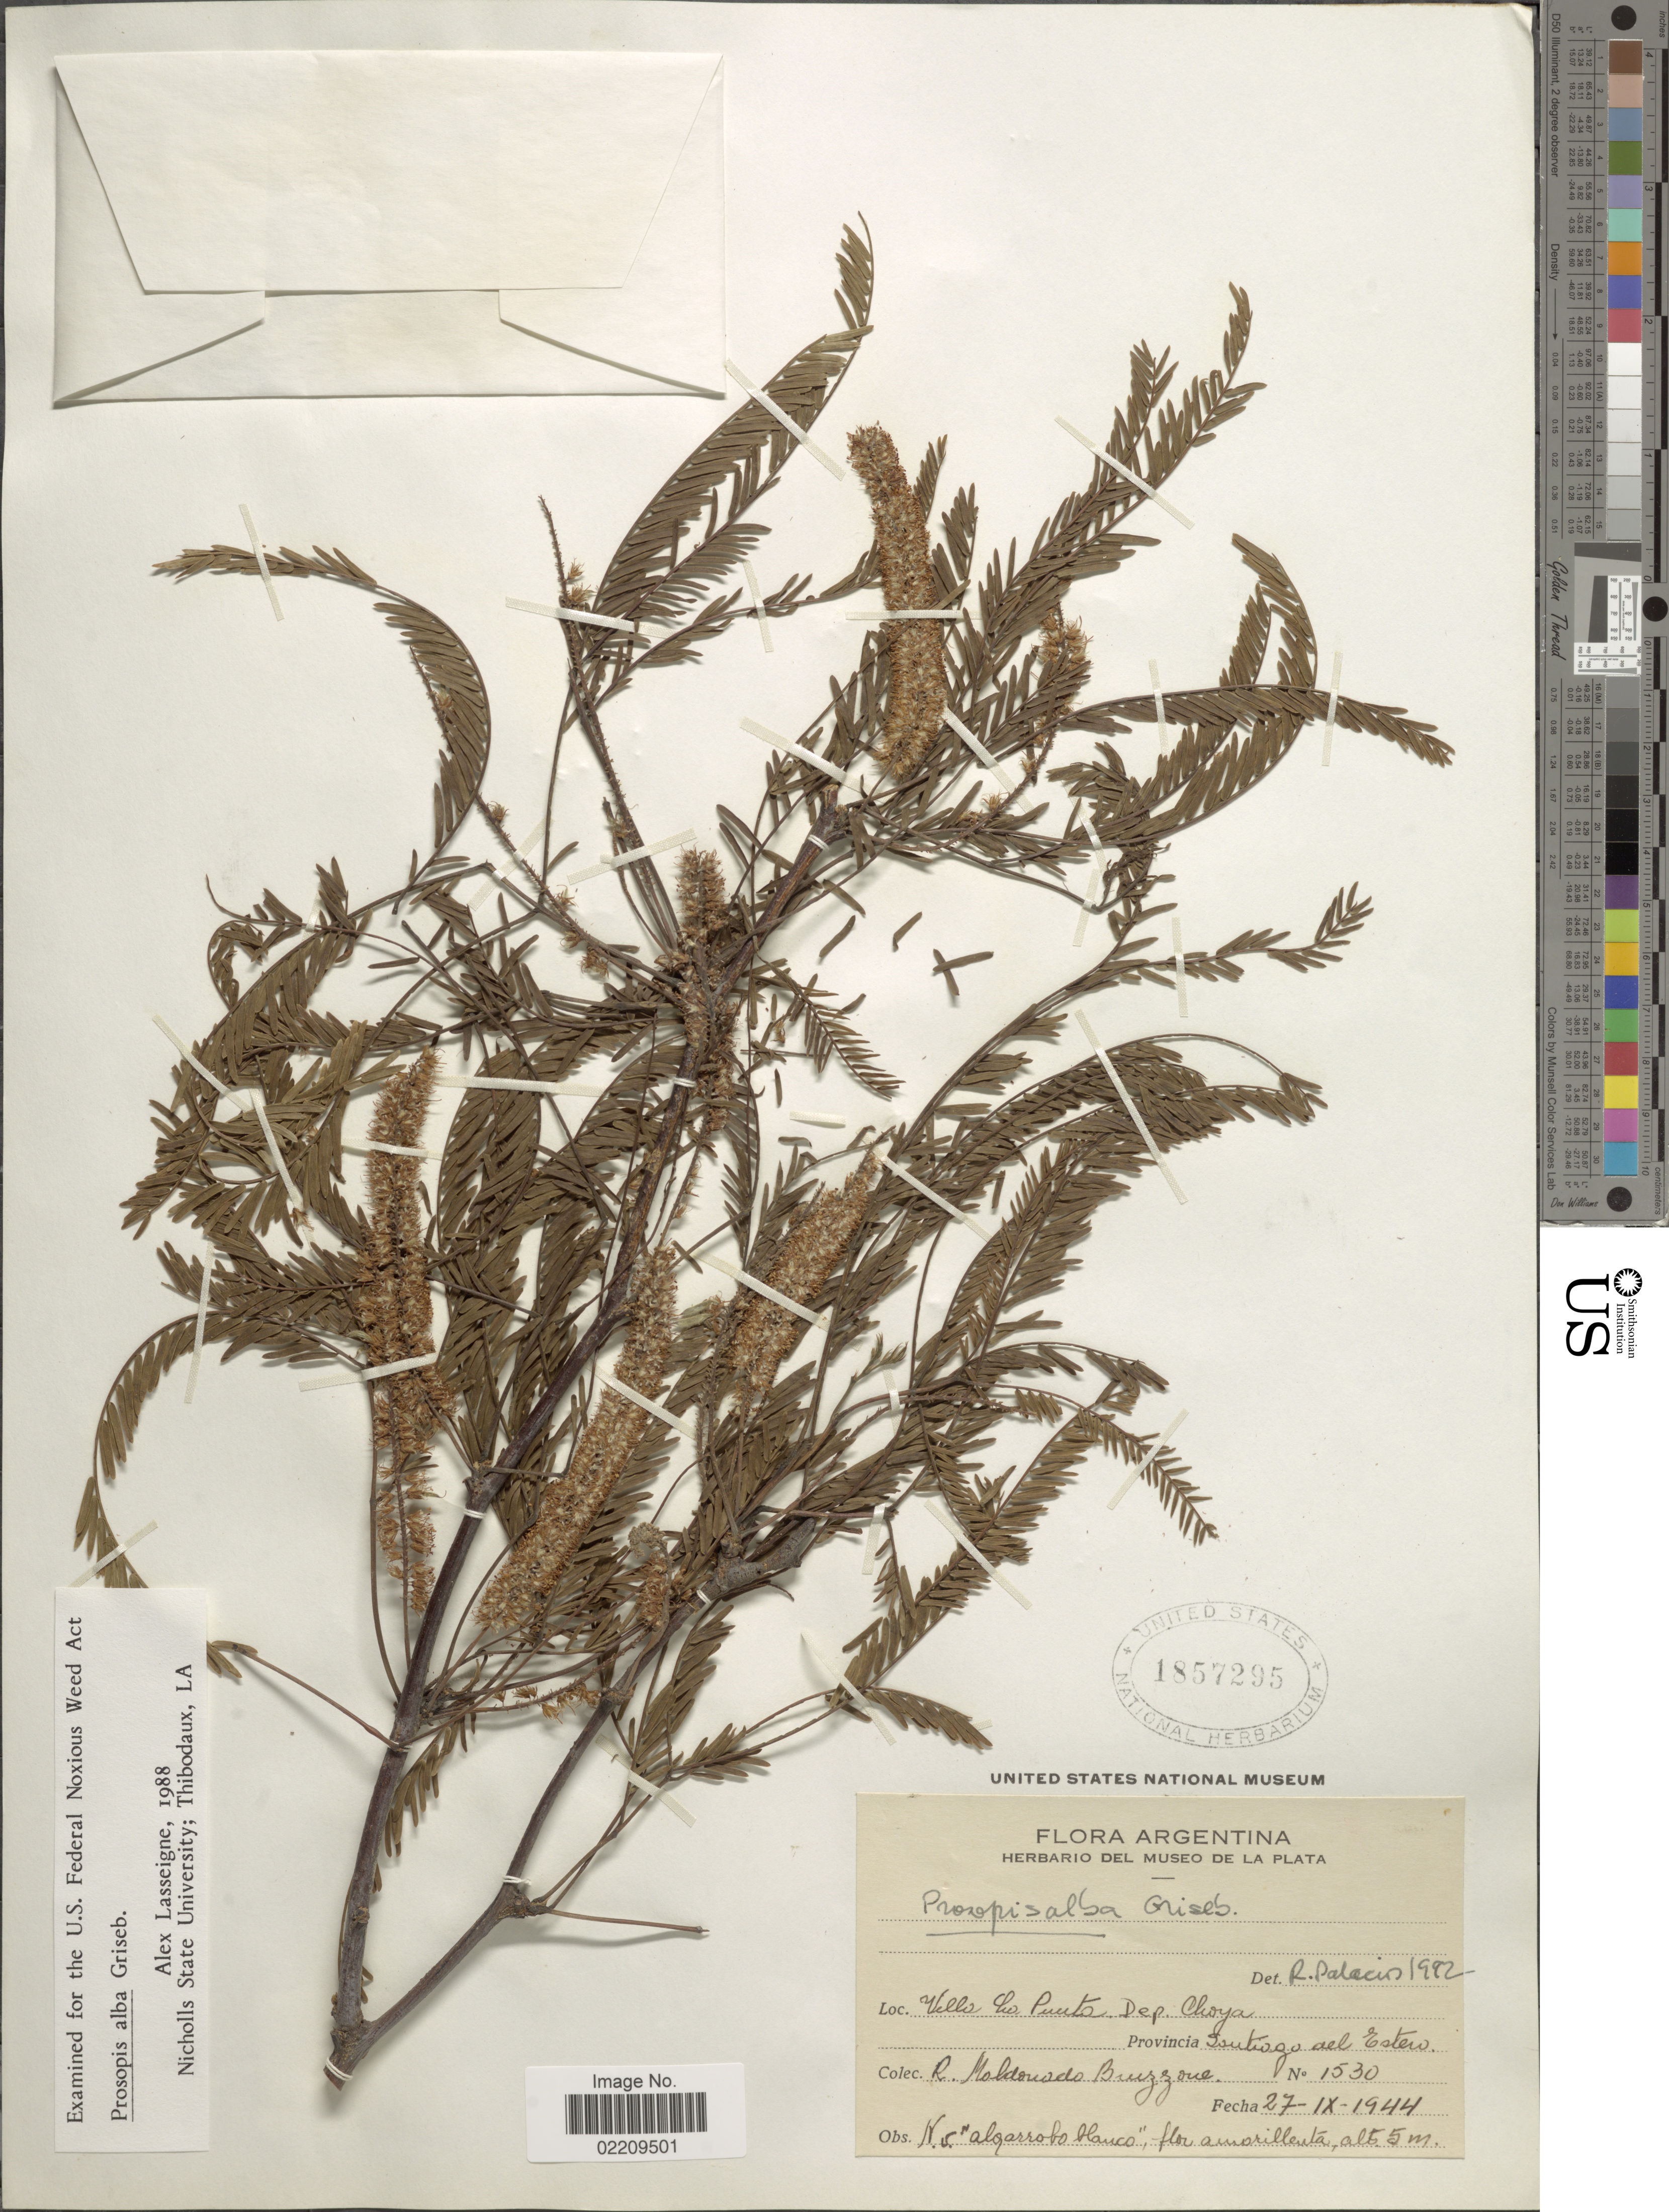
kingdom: Plantae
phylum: Tracheophyta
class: Magnoliopsida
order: Fabales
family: Fabaceae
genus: Neltuma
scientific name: Neltuma alba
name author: (Griseb.) C. E. Hughes & G.P. Lewis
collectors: R. Bruzzone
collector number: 1530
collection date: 1944-09-27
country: Argentina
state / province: Santiago del Estero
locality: Vello Los Puento [interpreted]. Dep. Choya. Provencia Santiago del Estero.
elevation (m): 55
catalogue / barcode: US 1857295